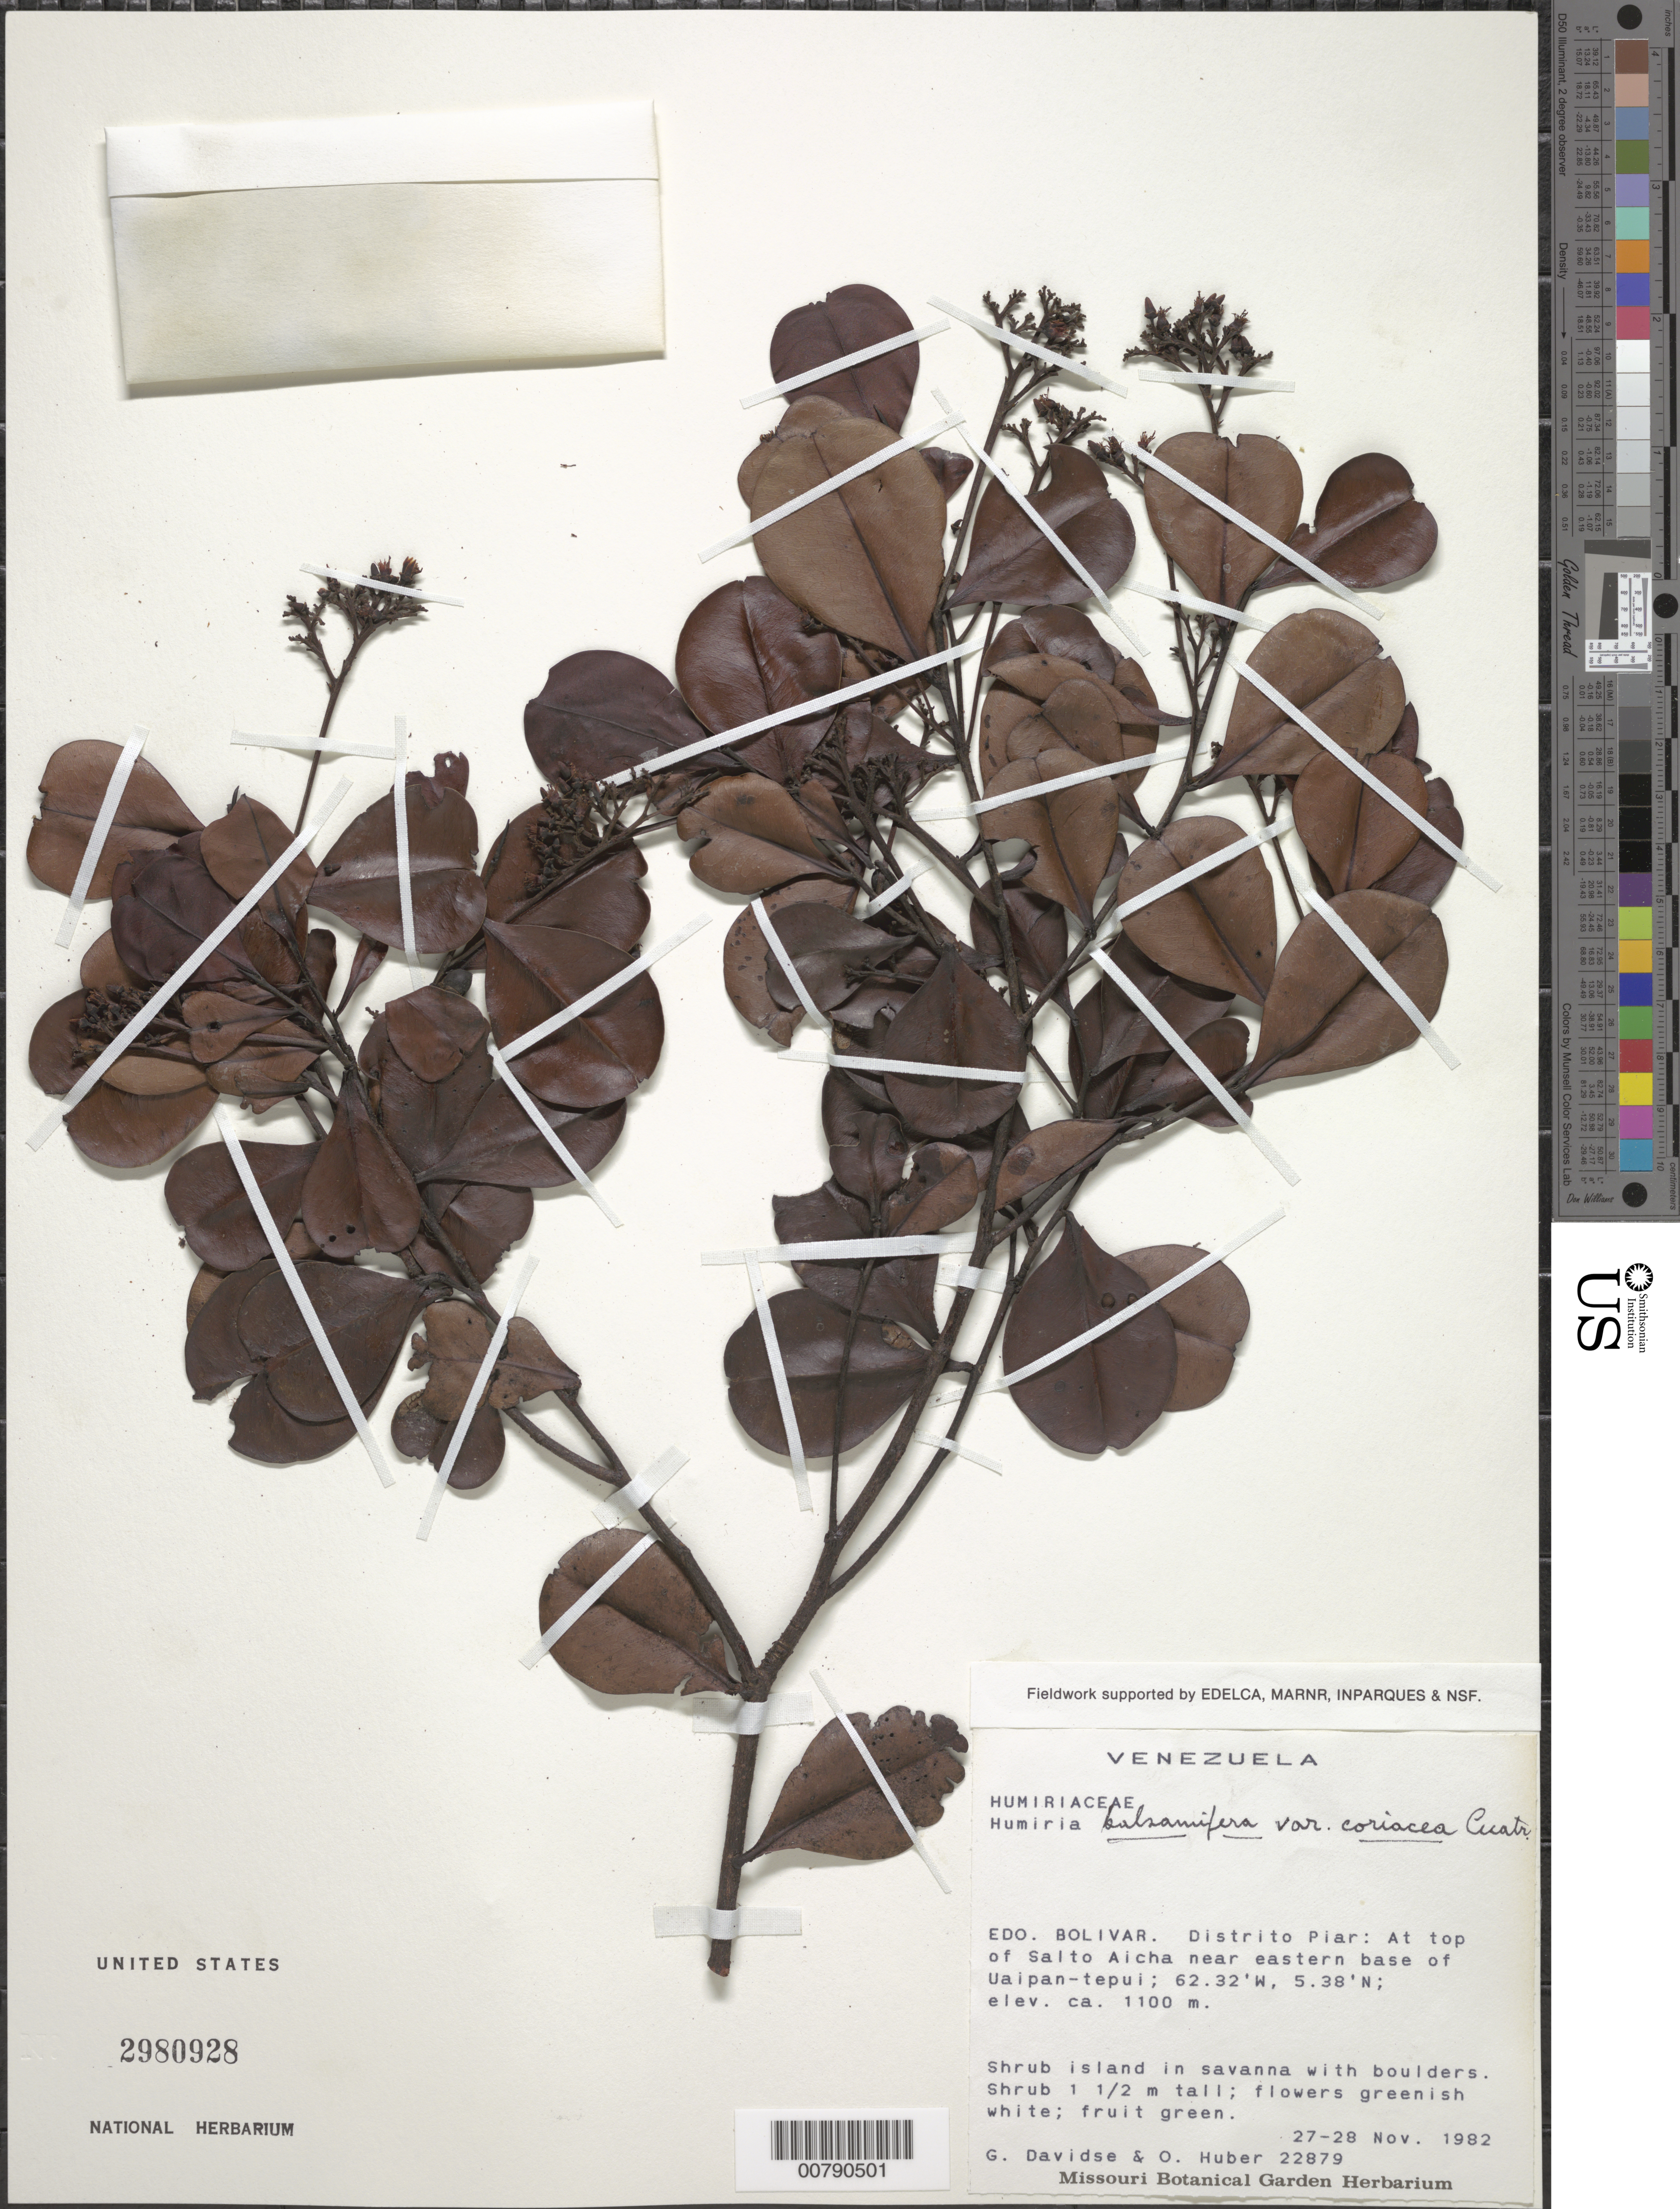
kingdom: Plantae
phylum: Tracheophyta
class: Magnoliopsida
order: Malpighiales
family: Humiriaceae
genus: Humiria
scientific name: Humiria balsamifera var. coriacea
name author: Cuatrec.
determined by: Cuatrecasas, J.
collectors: G. Davidse & O. Huber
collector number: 22879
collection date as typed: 27-Nov-82 to 28-Nov-82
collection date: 1982-11-27/1982-11-28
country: Venezuela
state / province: Bolívar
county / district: Piar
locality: Salto Aicha, top of, near eastern base of Uaipan-tepuí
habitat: Shrub island in savanna with boulders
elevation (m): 1100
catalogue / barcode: US 2980928